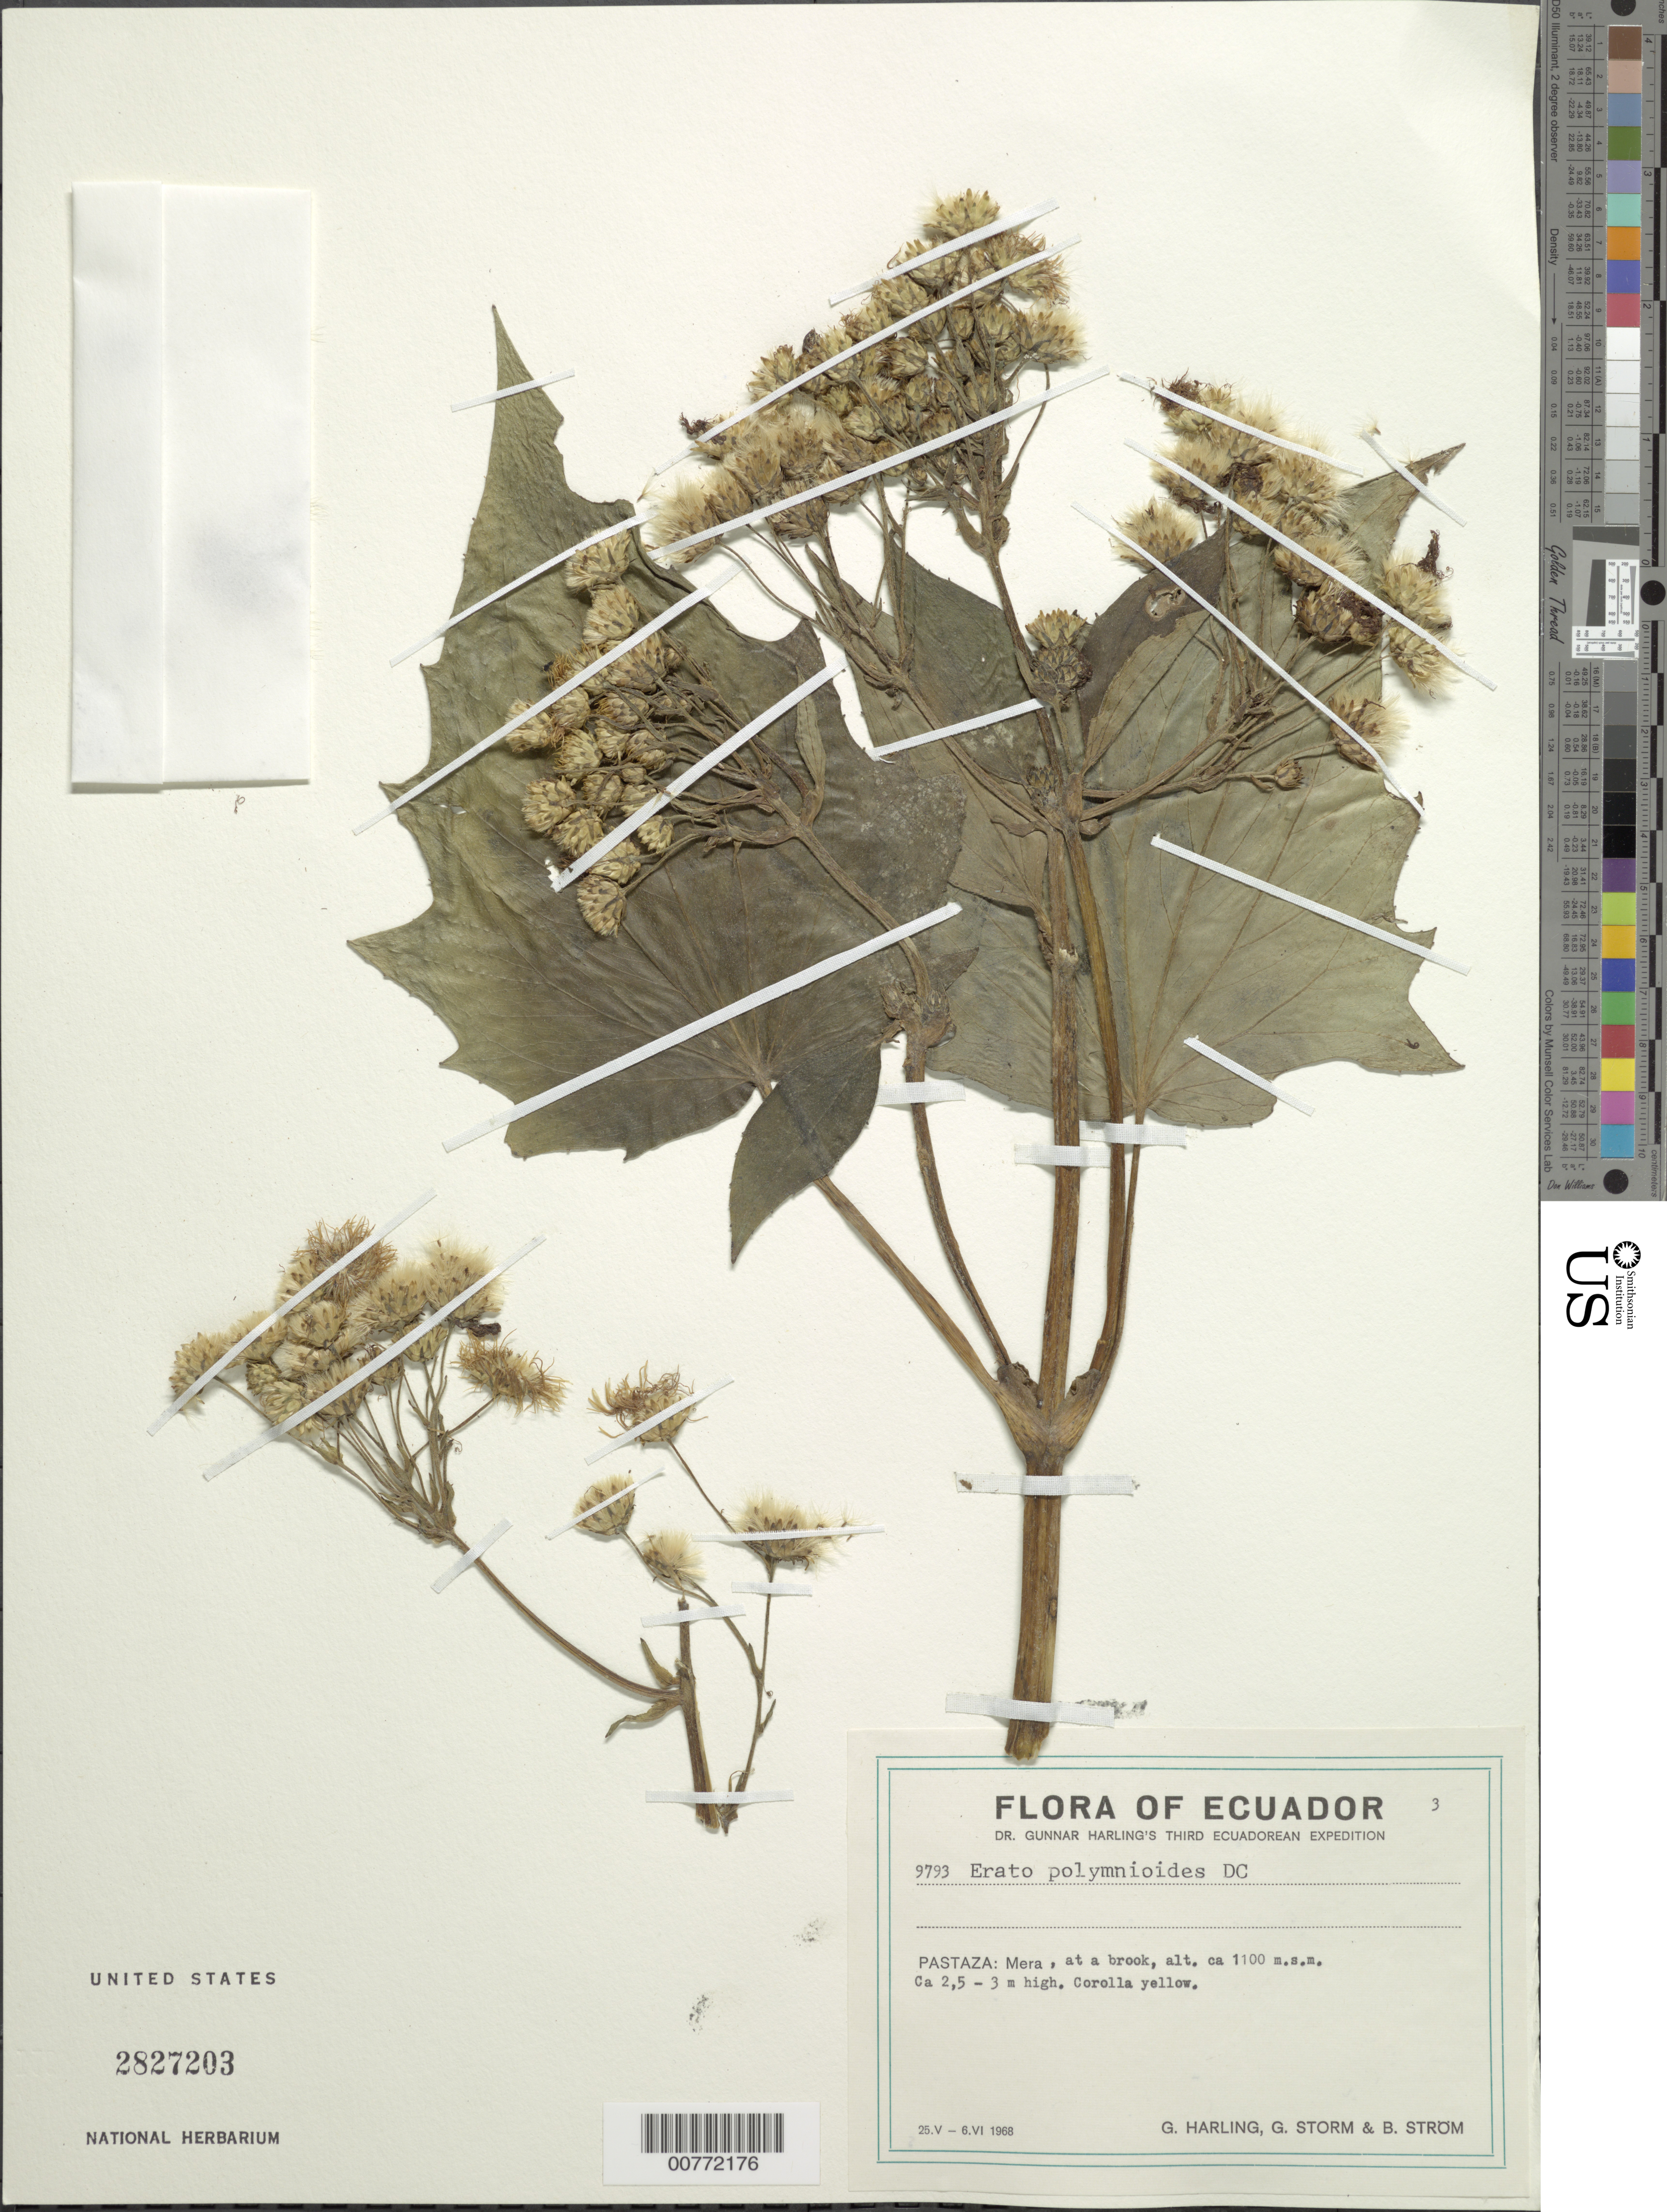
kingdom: Plantae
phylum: Tracheophyta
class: Magnoliopsida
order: Asterales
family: Asteraceae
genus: Erato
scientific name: Erato polymnioides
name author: DC.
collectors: G. Harling, G. Storm & B. Storm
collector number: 9793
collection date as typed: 25 May 1968 to 6 June 1968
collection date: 1968-05-25/1968-06-06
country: Ecuador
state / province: Pastaza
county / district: Mera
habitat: At a brook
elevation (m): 11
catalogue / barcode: US 2827203